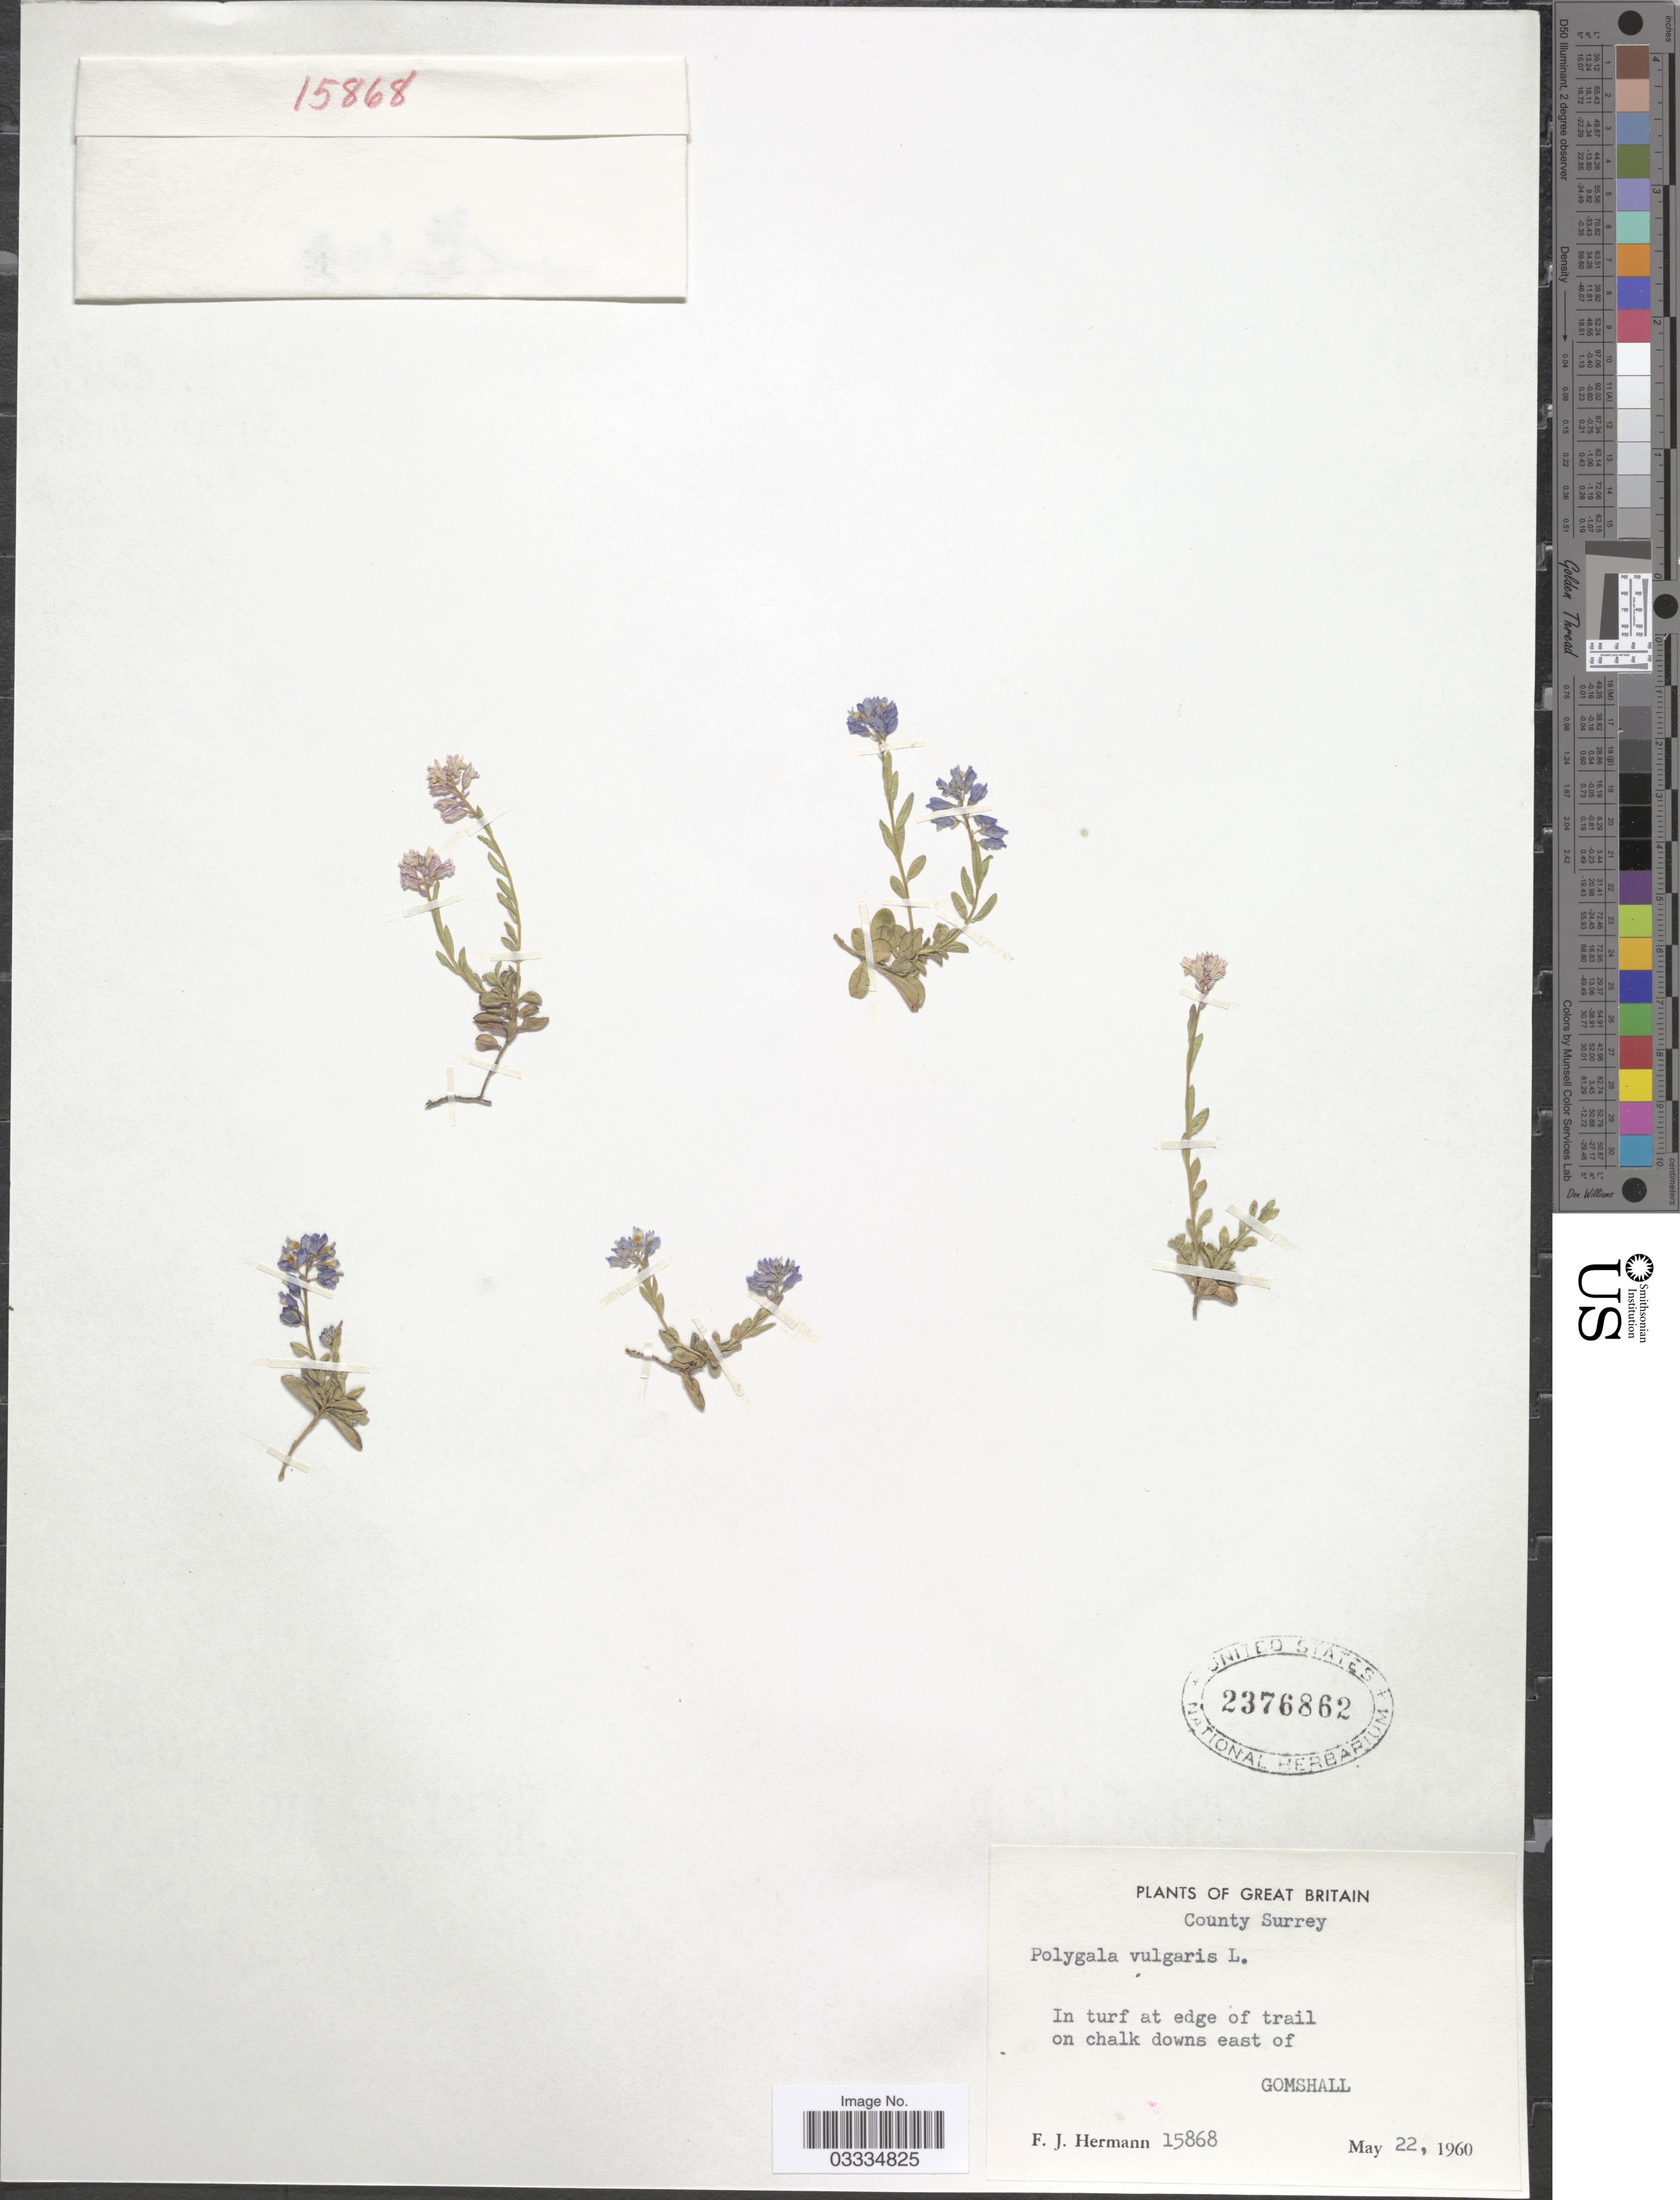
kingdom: Plantae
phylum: Tracheophyta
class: Magnoliopsida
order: Fabales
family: Polygalaceae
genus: Polygala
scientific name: Polygala vulgaris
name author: L.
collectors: F. J. Hermann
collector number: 15868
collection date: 1960-05-22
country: United Kingdom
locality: Great Britain. County Surrey. In turf at edge of trail on chalk downs east of Gomshall.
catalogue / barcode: US 2376862